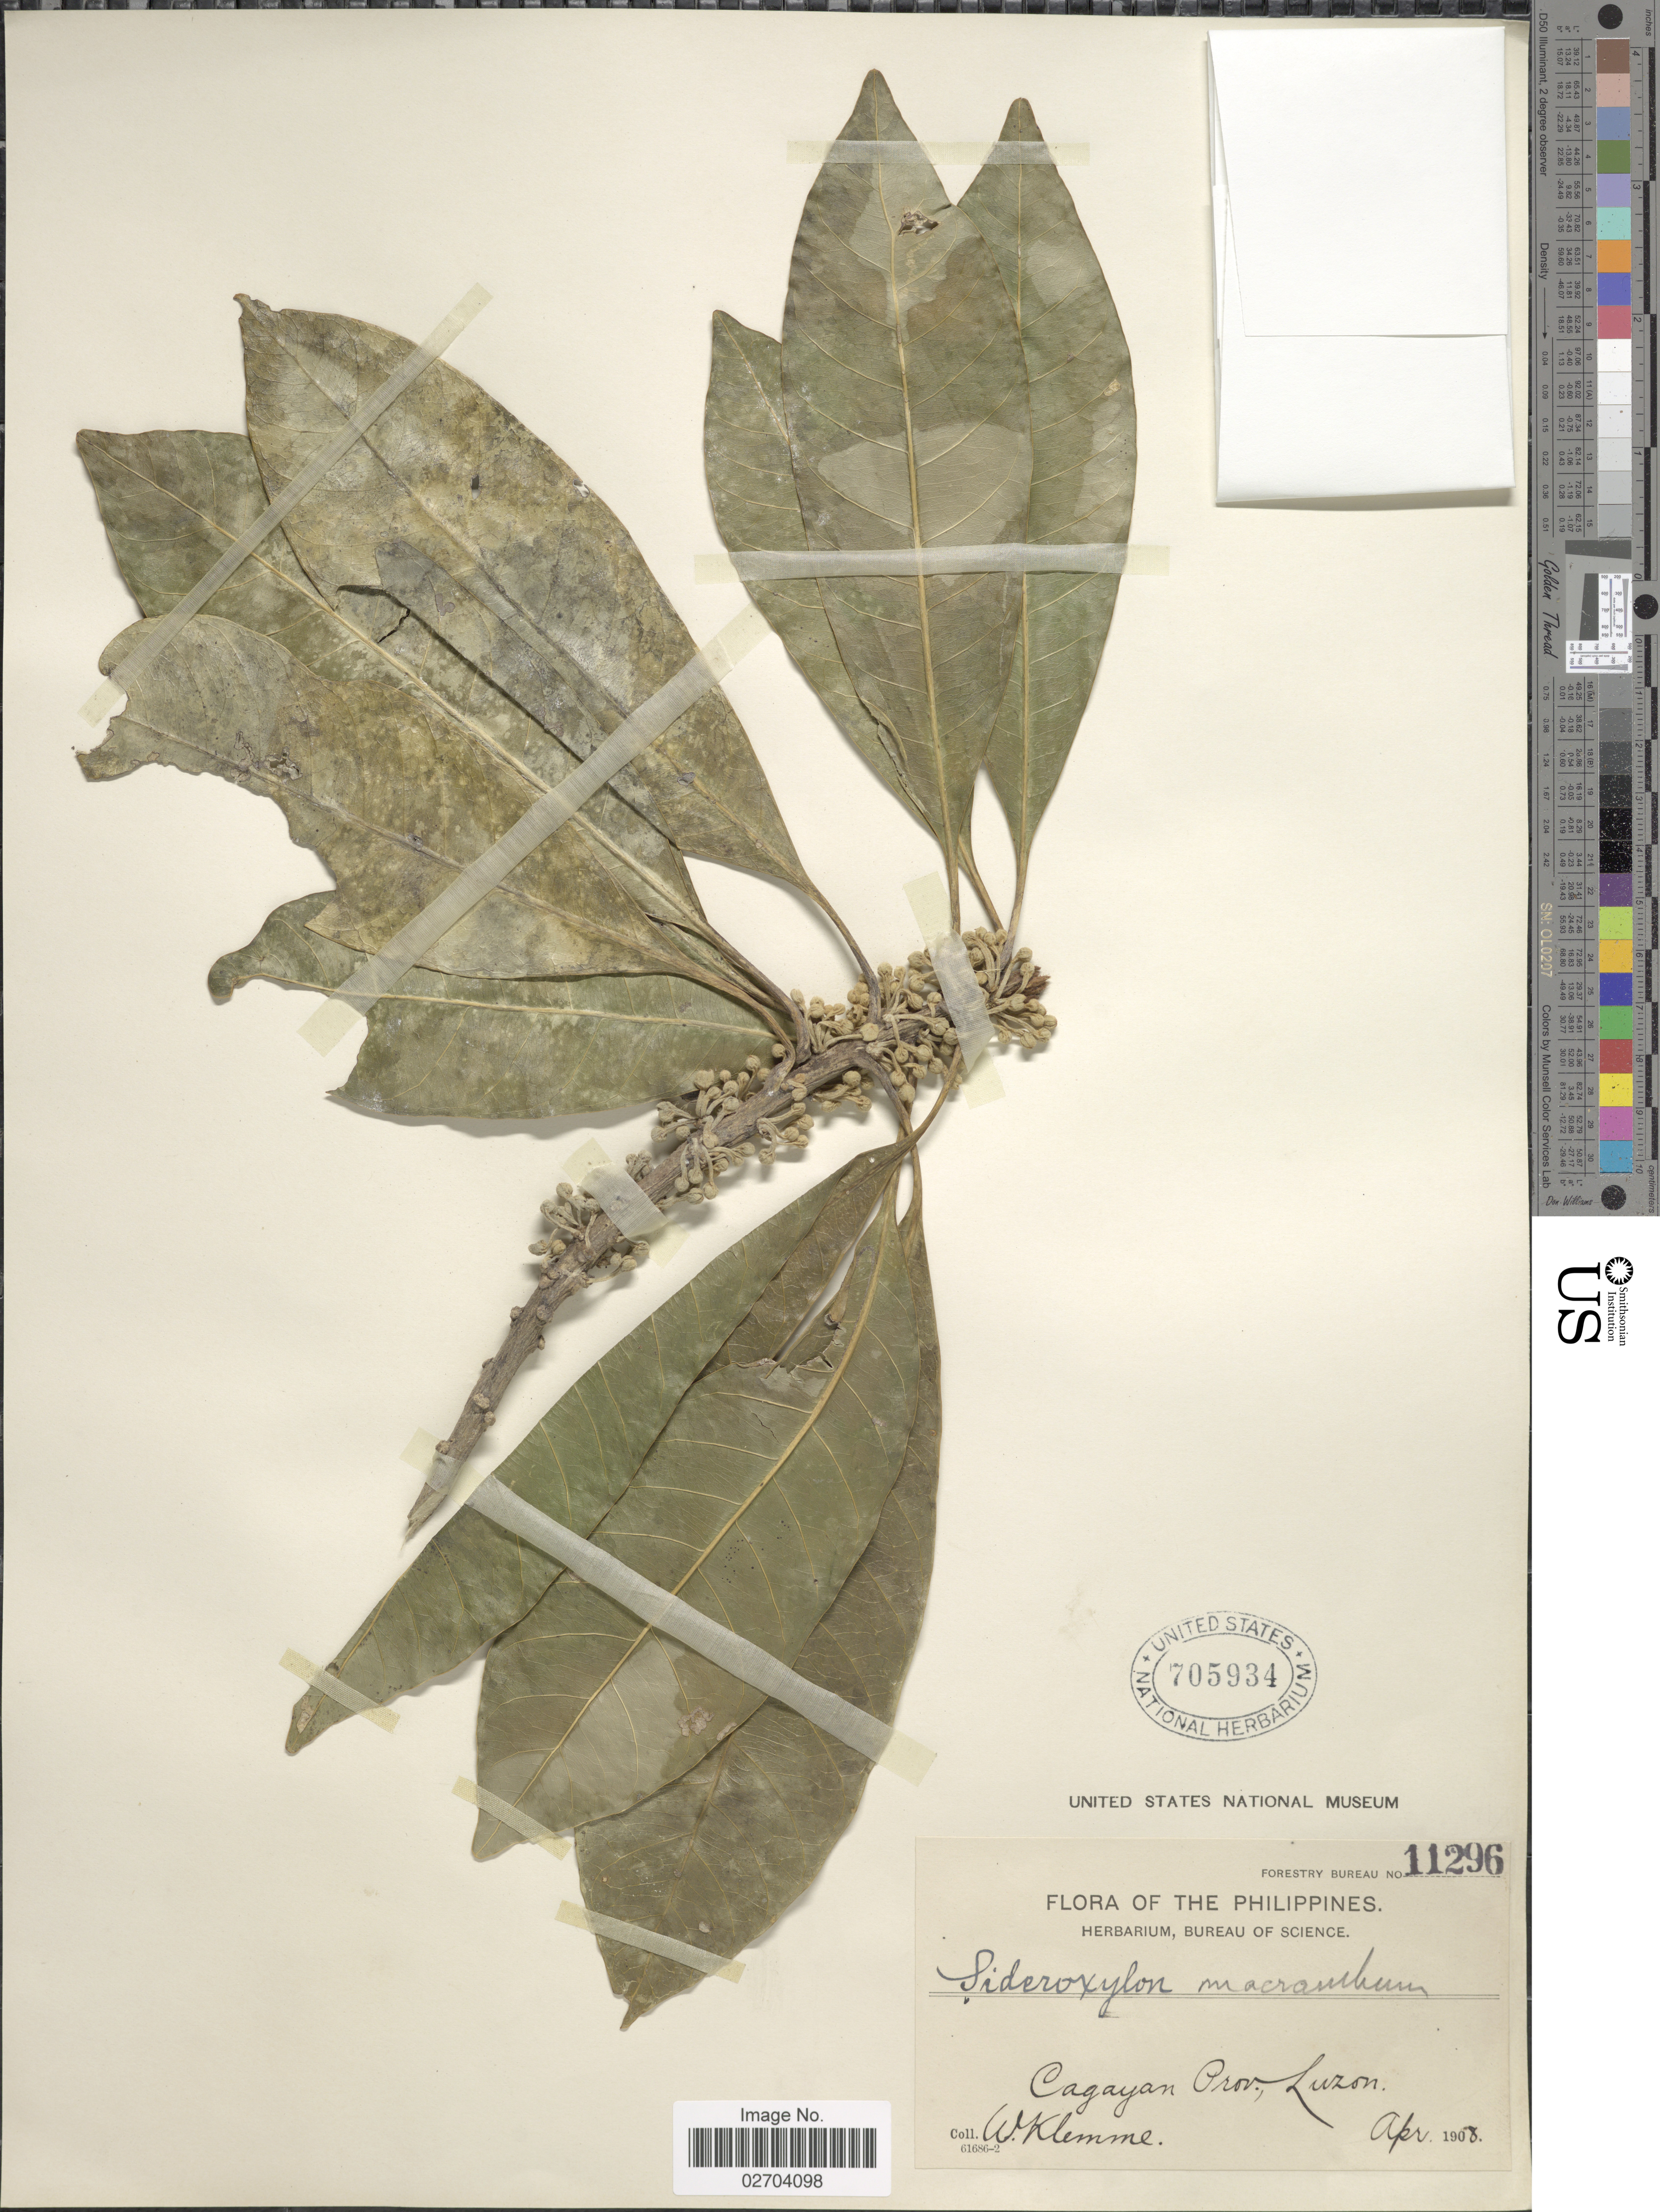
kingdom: Plantae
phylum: Tracheophyta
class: Magnoliopsida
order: Ericales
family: Sapotaceae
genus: Sideroxylon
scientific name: Sideroxylon macranthum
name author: Merr.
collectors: W. Klemme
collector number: Forestry Bureau 11296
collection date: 1908-04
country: Philippines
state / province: Cagayan Valley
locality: Cagayan Prov., Luzon.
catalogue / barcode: US 705934